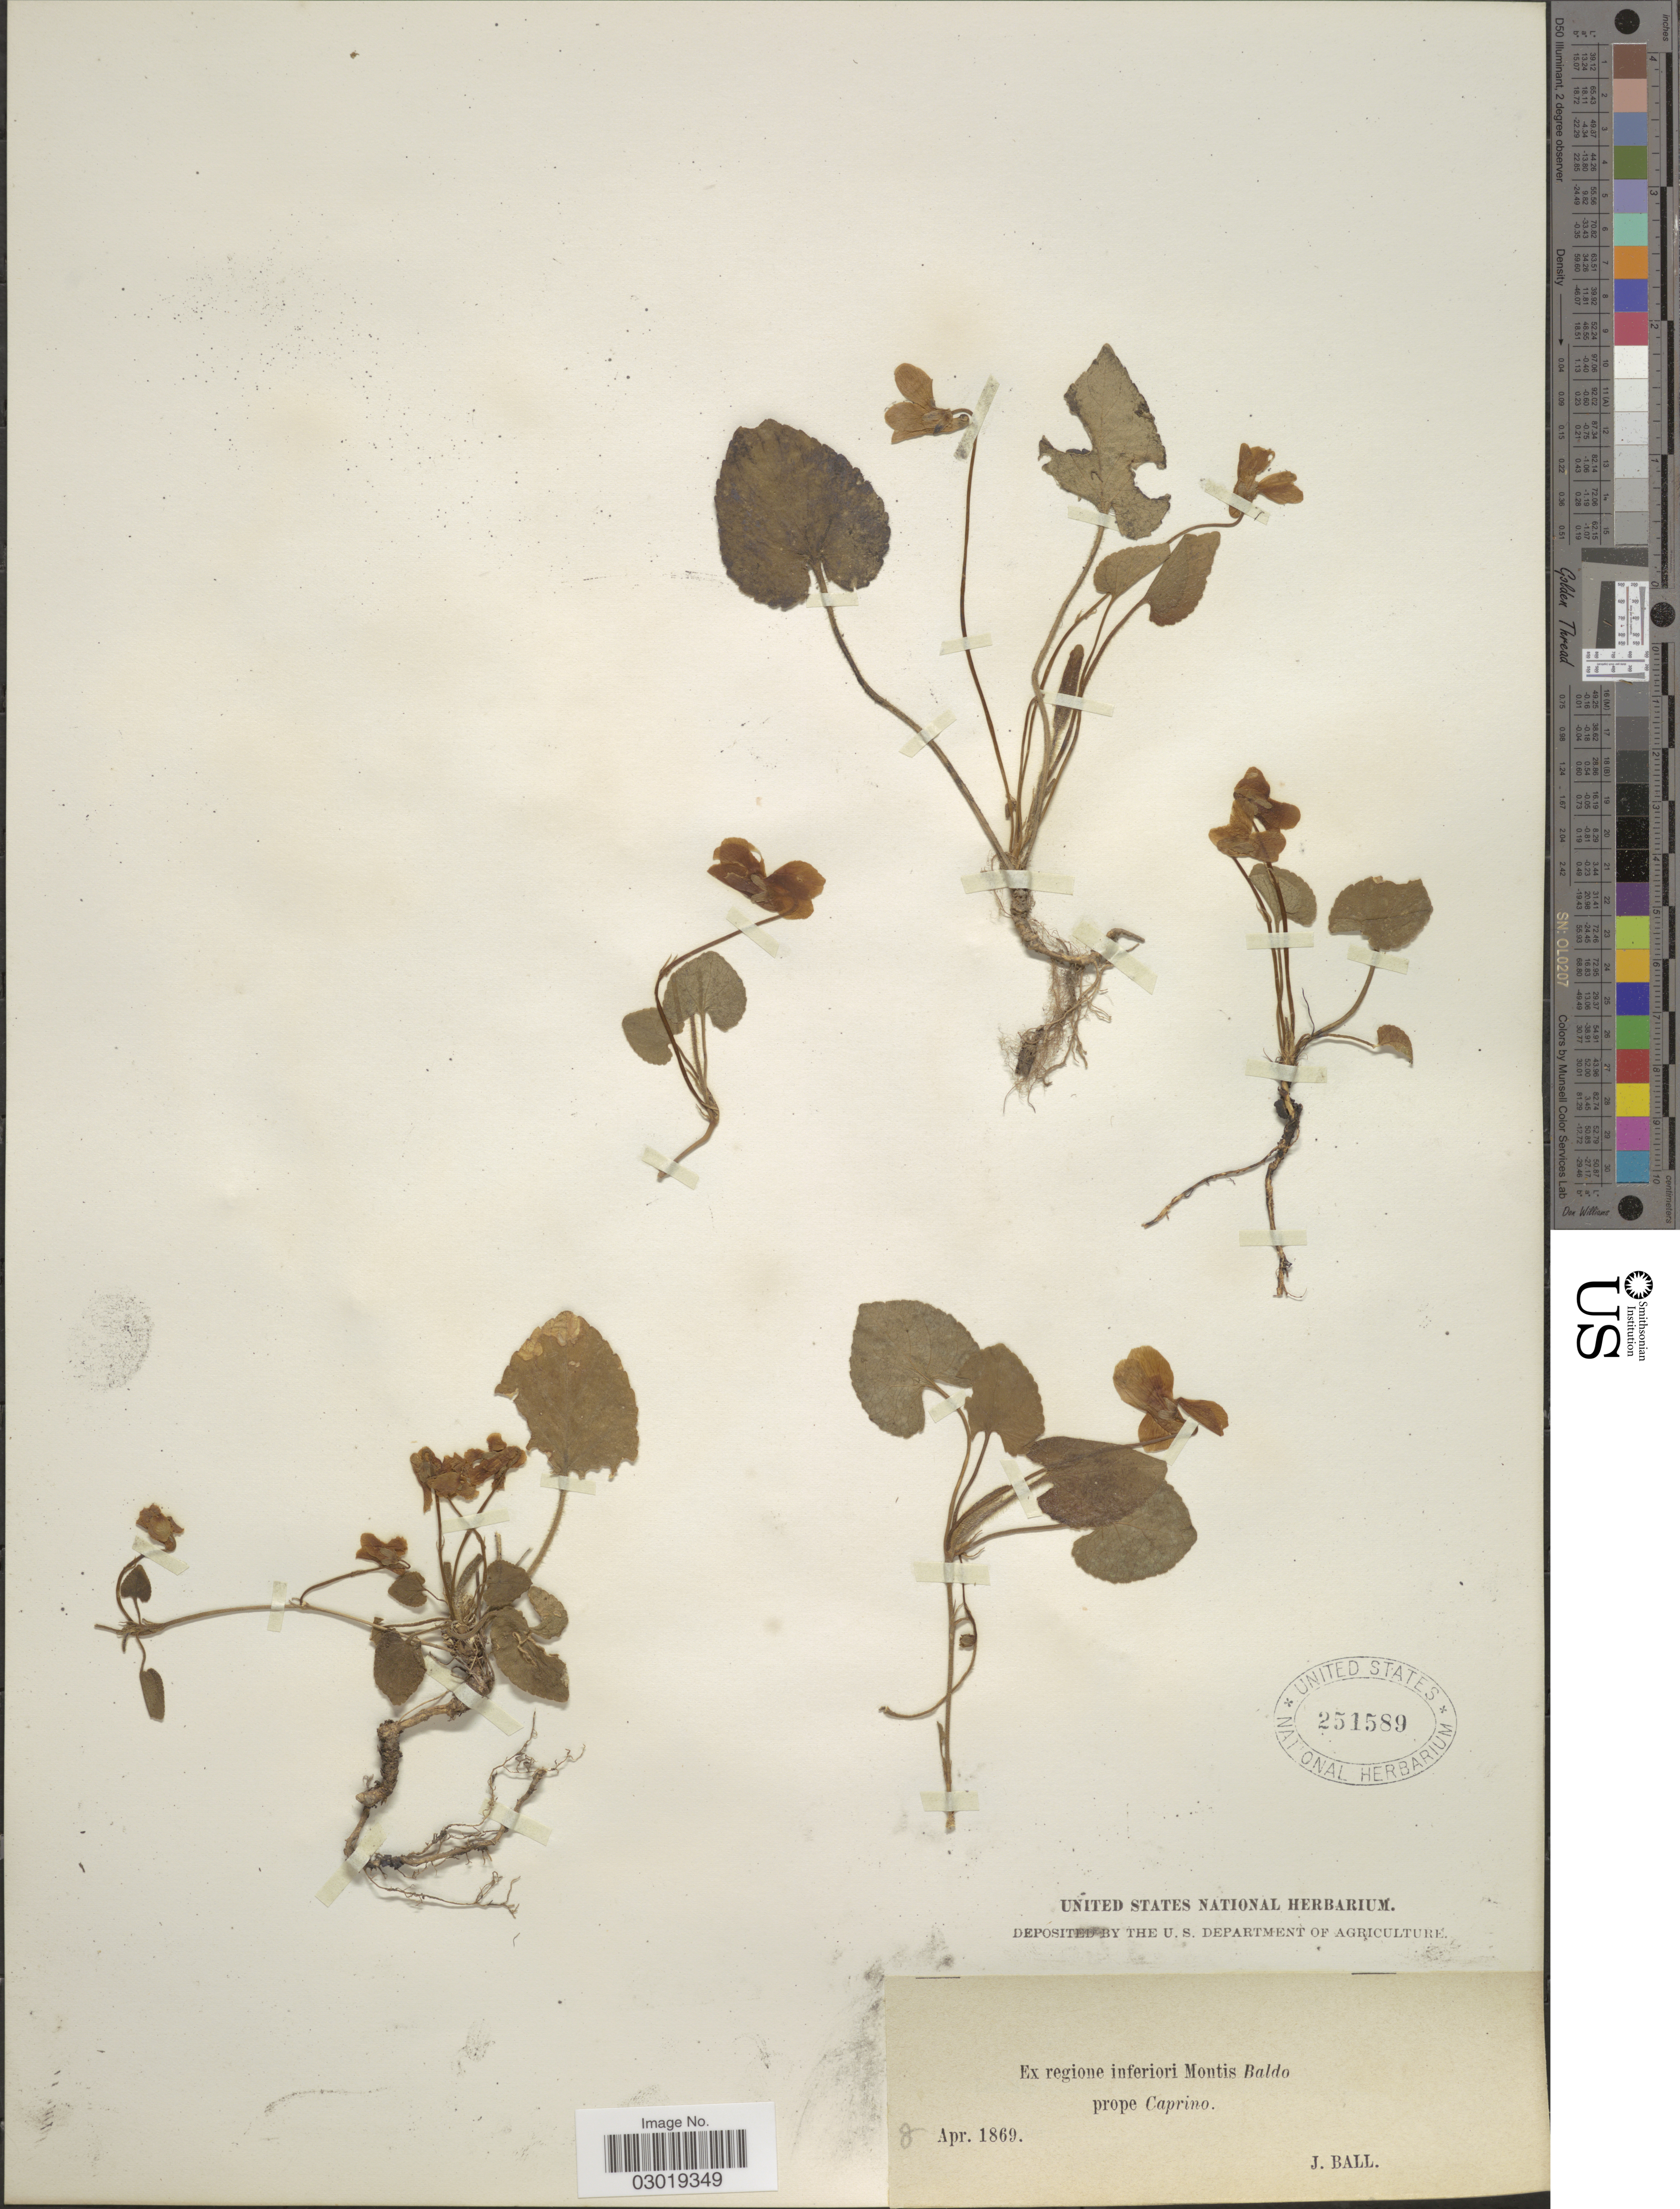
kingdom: Plantae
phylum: Tracheophyta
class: Magnoliopsida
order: Malpighiales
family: Violaceae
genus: Viola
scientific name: Viola sp.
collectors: J. Ball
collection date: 1869-04-08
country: Italy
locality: Ex Regione inferiori Montis Baldo prope Caprino.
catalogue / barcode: US 251589